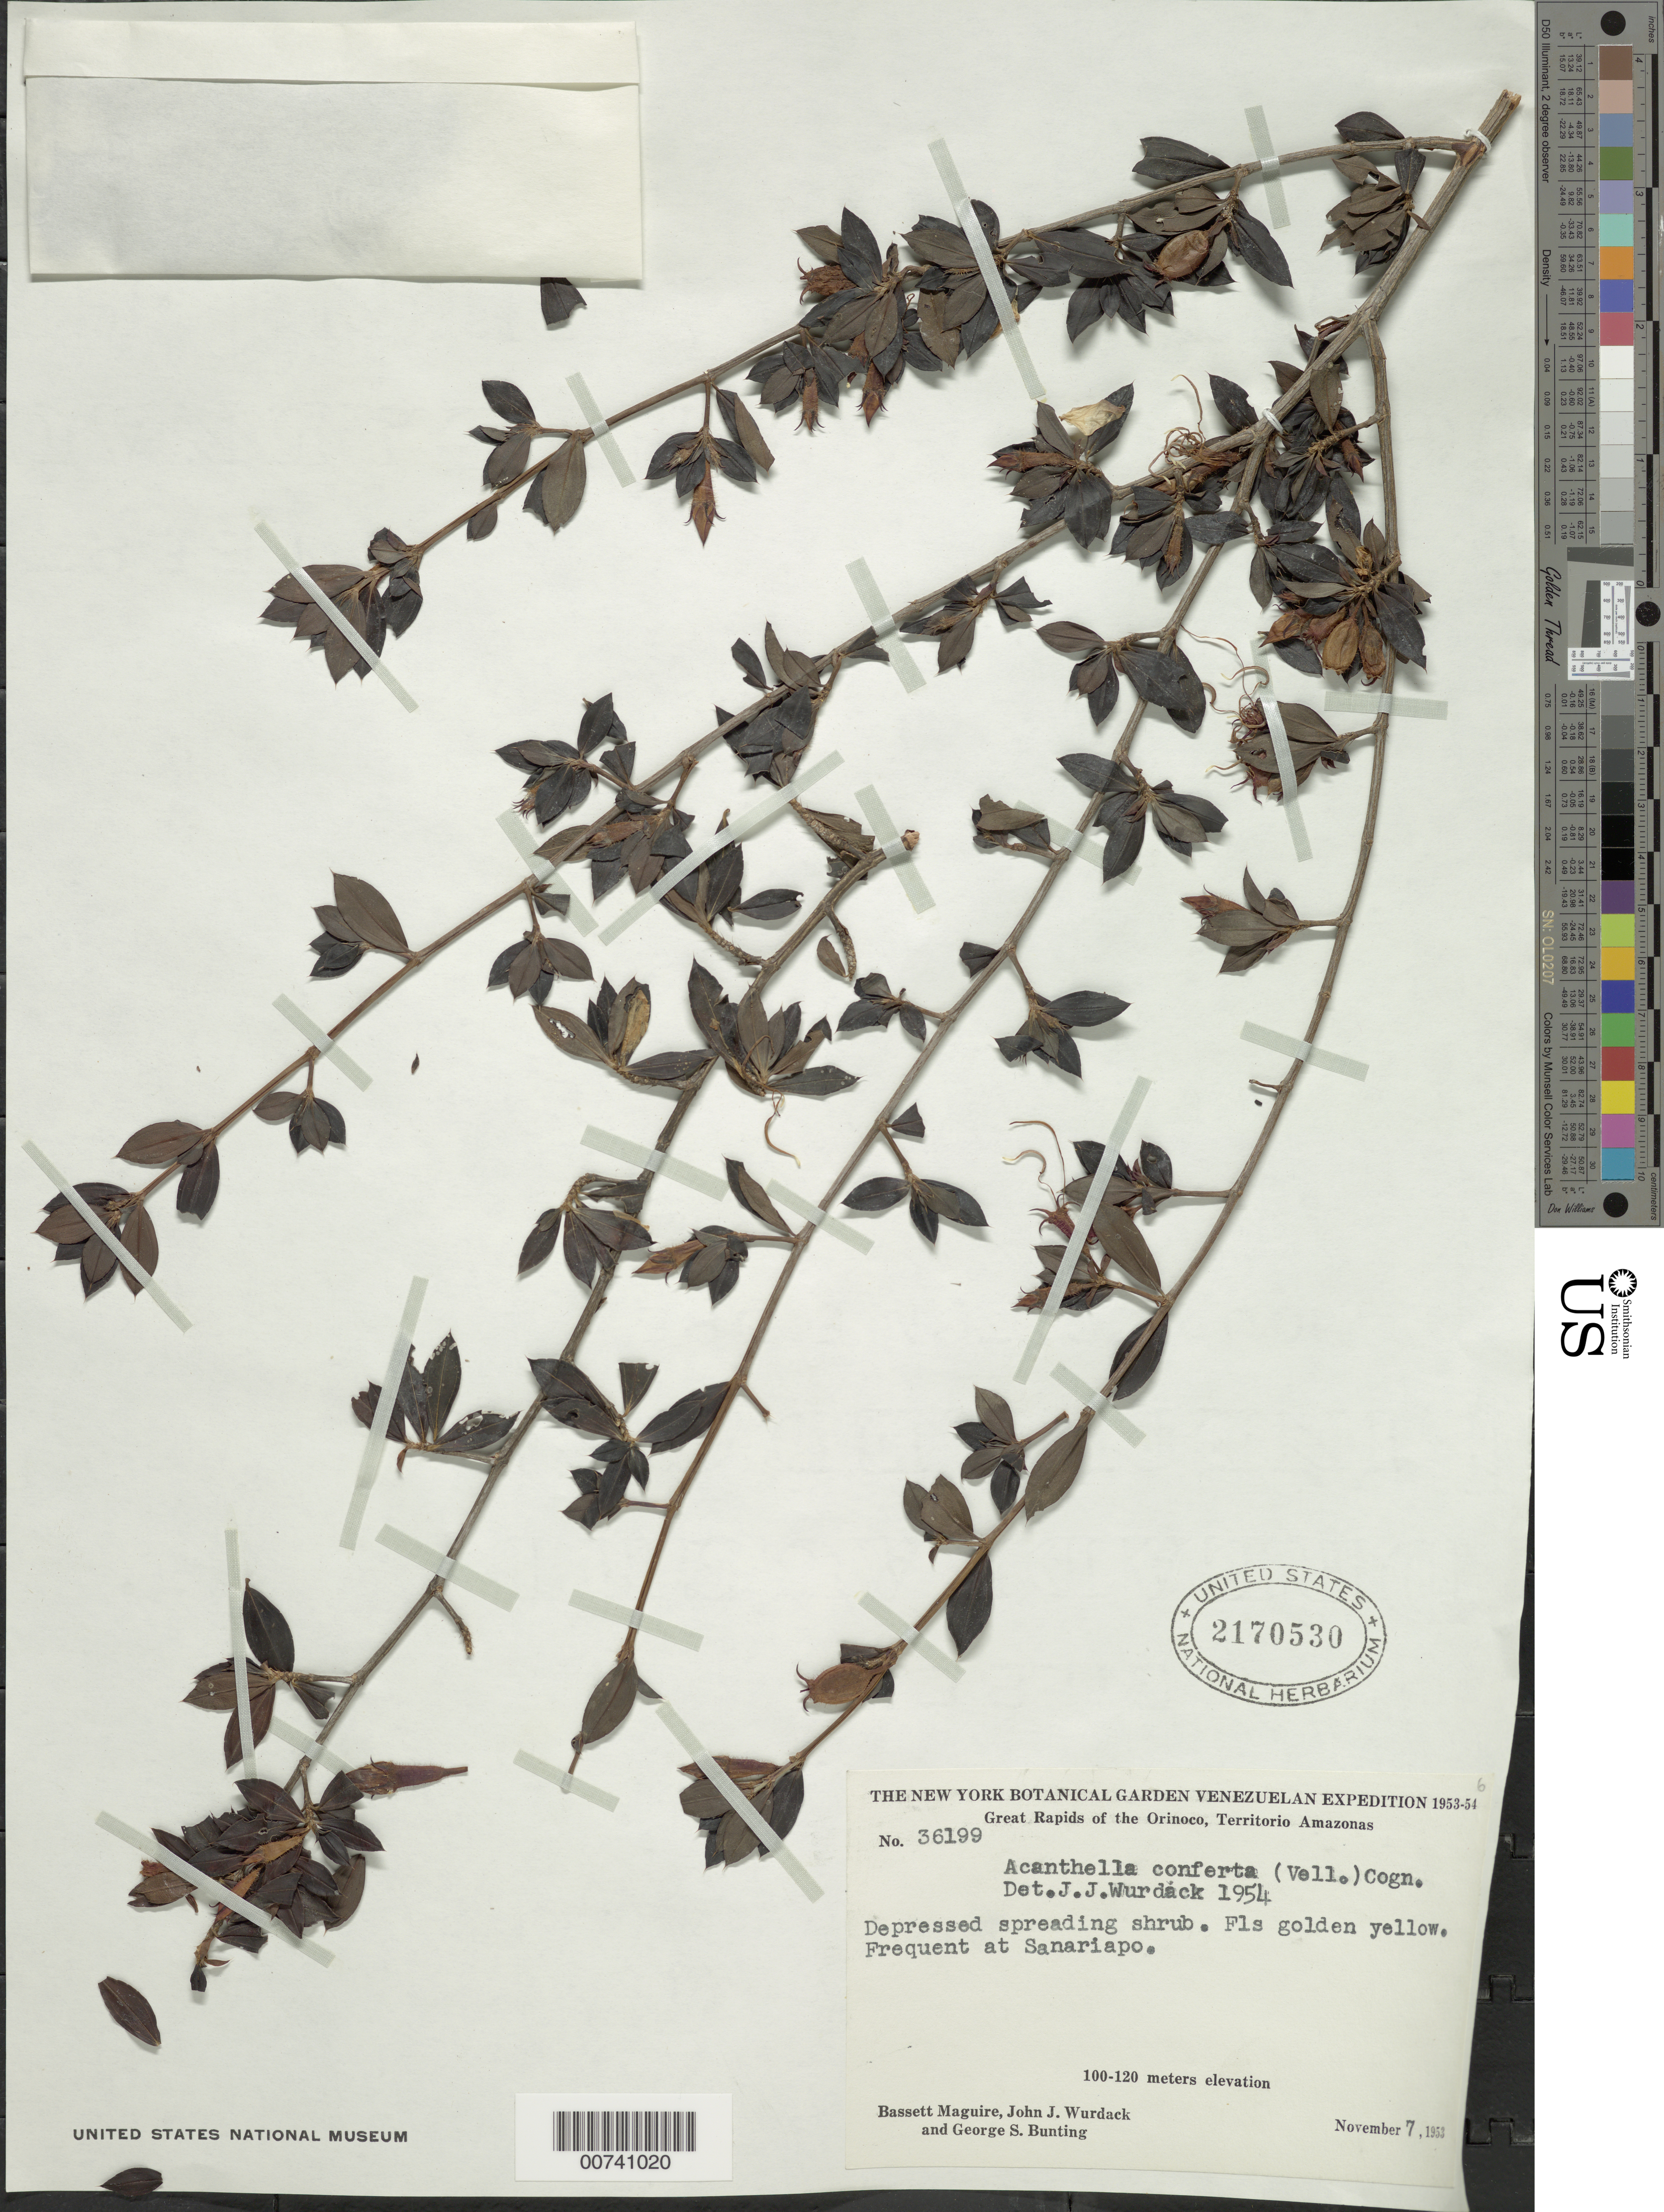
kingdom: Plantae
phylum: Tracheophyta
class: Magnoliopsida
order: Myrtales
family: Melastomataceae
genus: Acanthella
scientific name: Acanthella sprucei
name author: Benth. & Hook. f.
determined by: Nunes da Silva, Diego, (RB), Jardim Botanico do Rio de Janeiro - Herbario (BRAZIL)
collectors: B. Maguire, J. J. Wurdack & G. S. Bunting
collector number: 36199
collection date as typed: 7-Nov-53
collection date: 1953-11-07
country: Venezuela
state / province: Amazonas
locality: Sanariapo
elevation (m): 100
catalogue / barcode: US 2170530